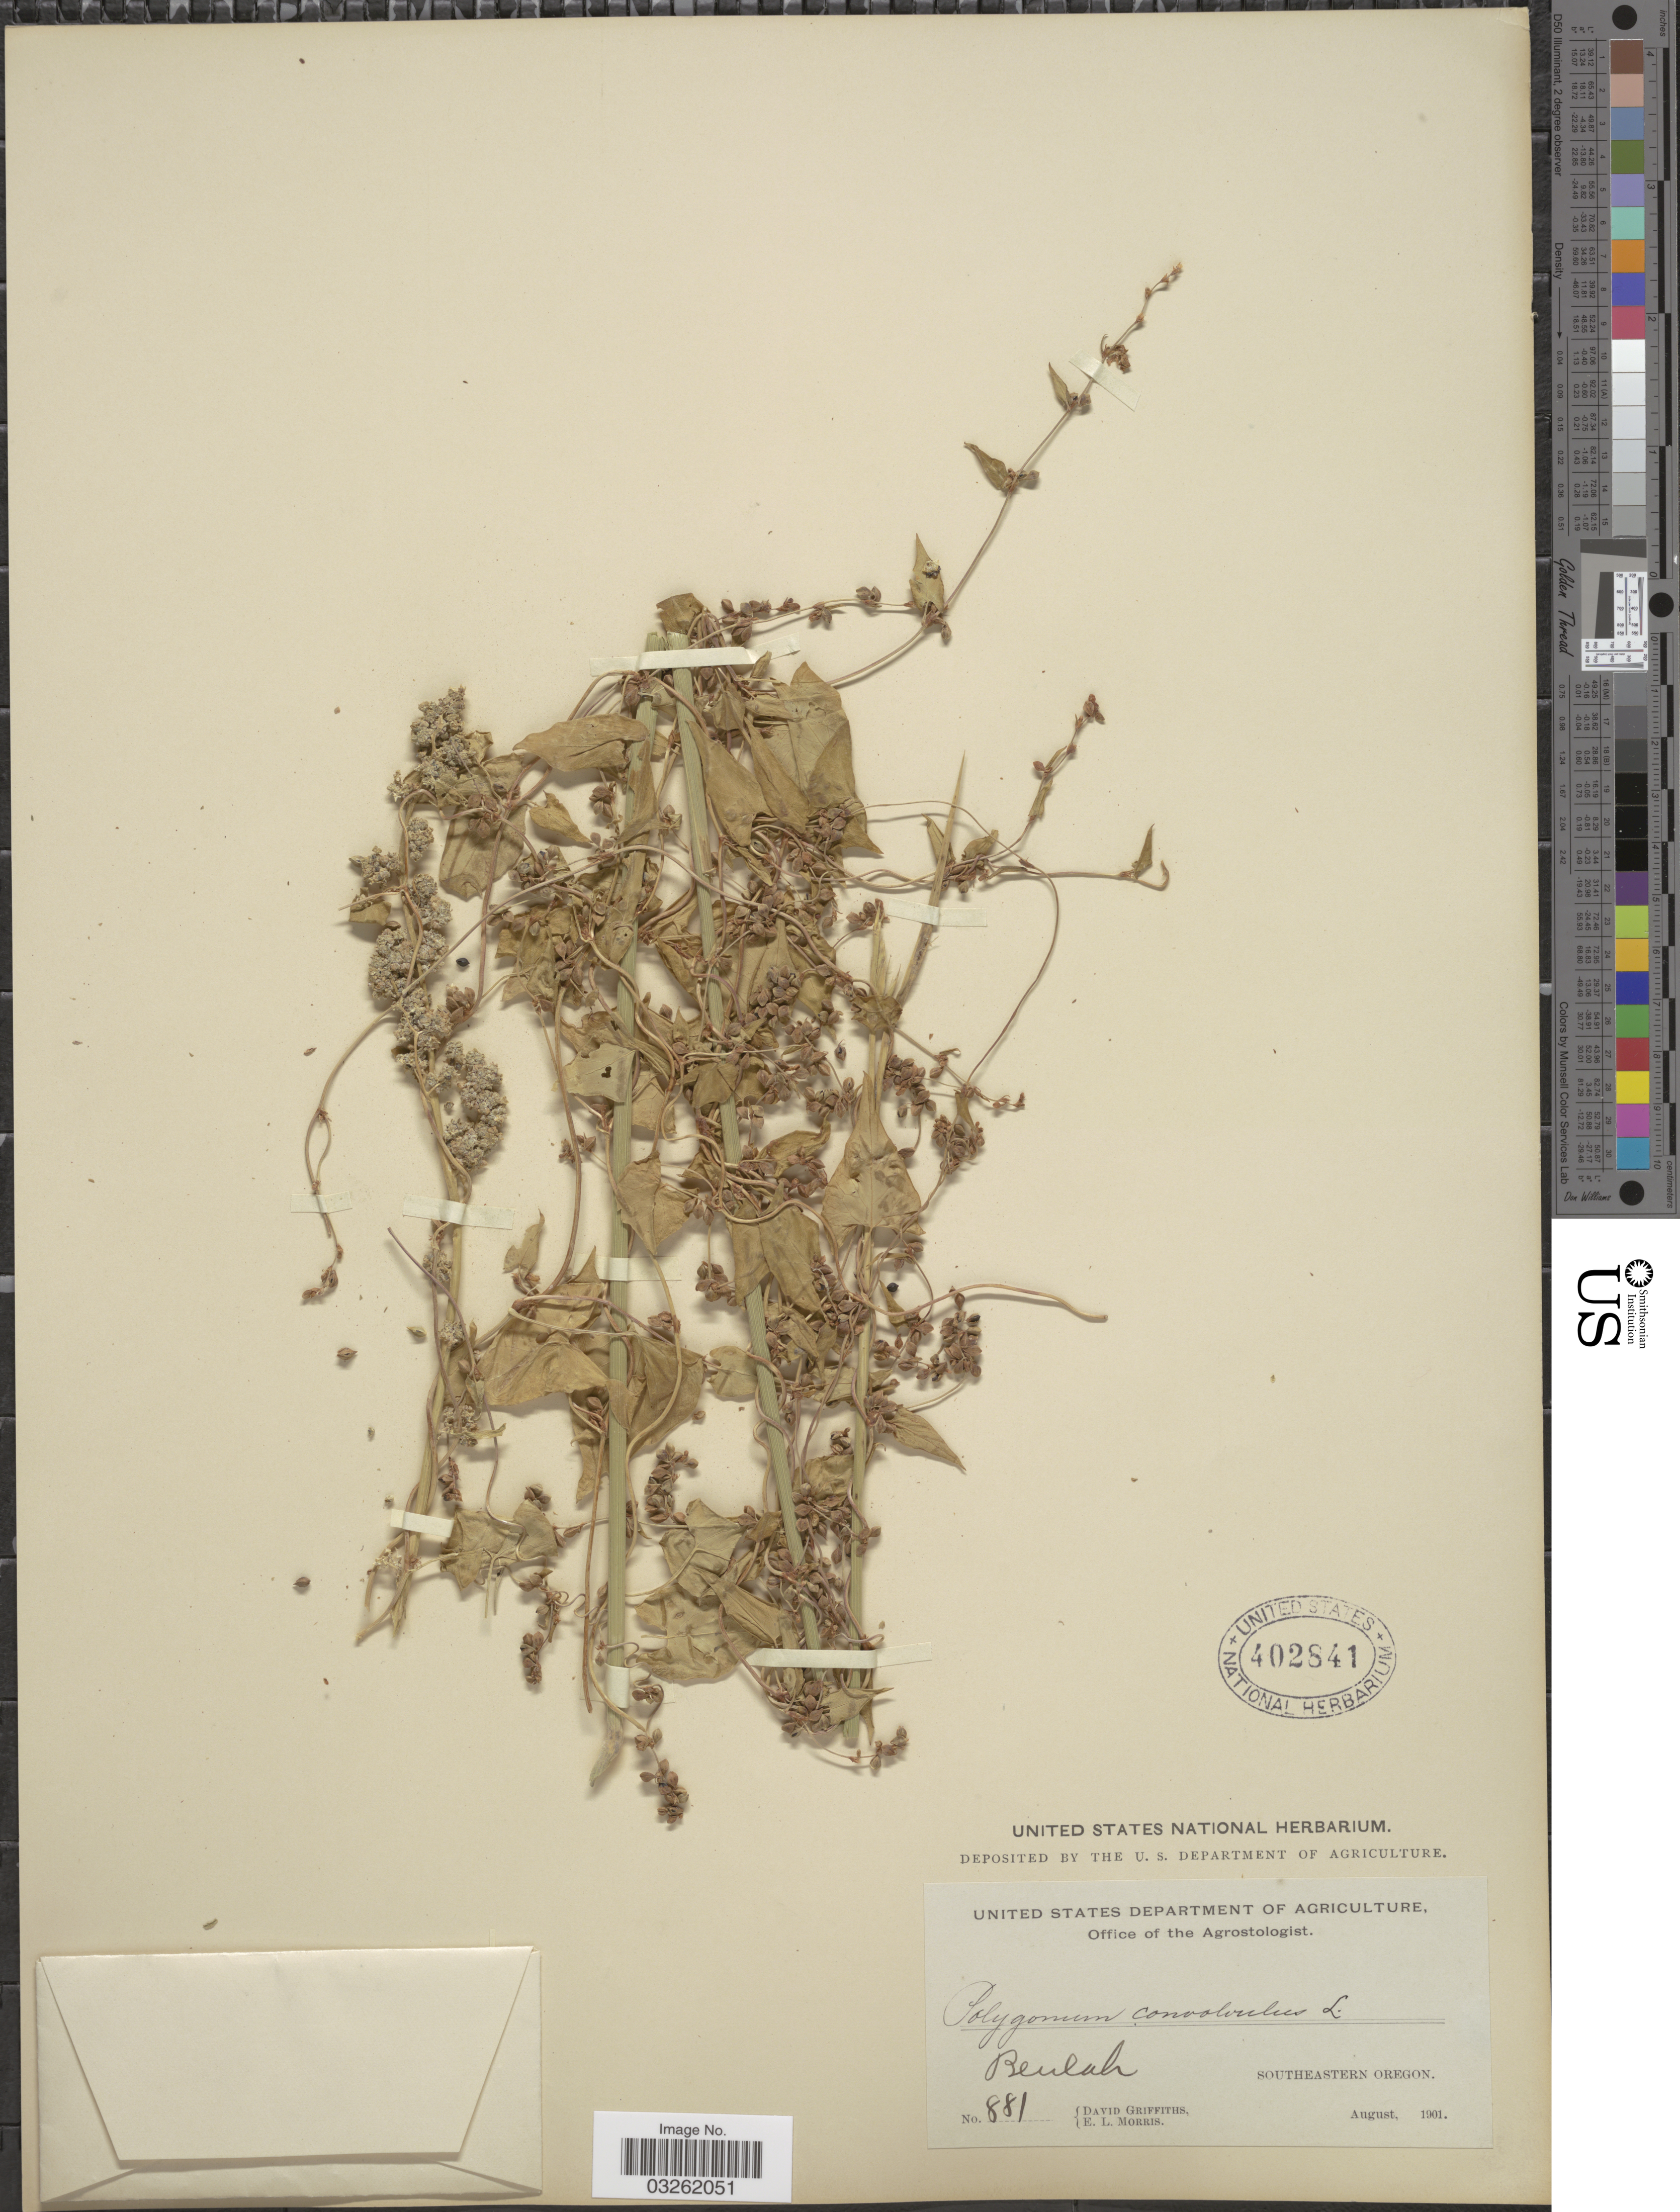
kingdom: Plantae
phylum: Tracheophyta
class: Magnoliopsida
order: Caryophyllales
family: Polygonaceae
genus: Fallopia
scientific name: Fallopia convolvulus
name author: (L.) Á. Löve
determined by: Strong, M. T., (US), Smithsonian Institution - National Museum of Natural History (UNITED STATES)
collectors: D. Griffiths & E. Morris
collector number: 881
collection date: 1901-08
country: United States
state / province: Oregon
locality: Beulah. Southeastern Oregon.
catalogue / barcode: US 402841